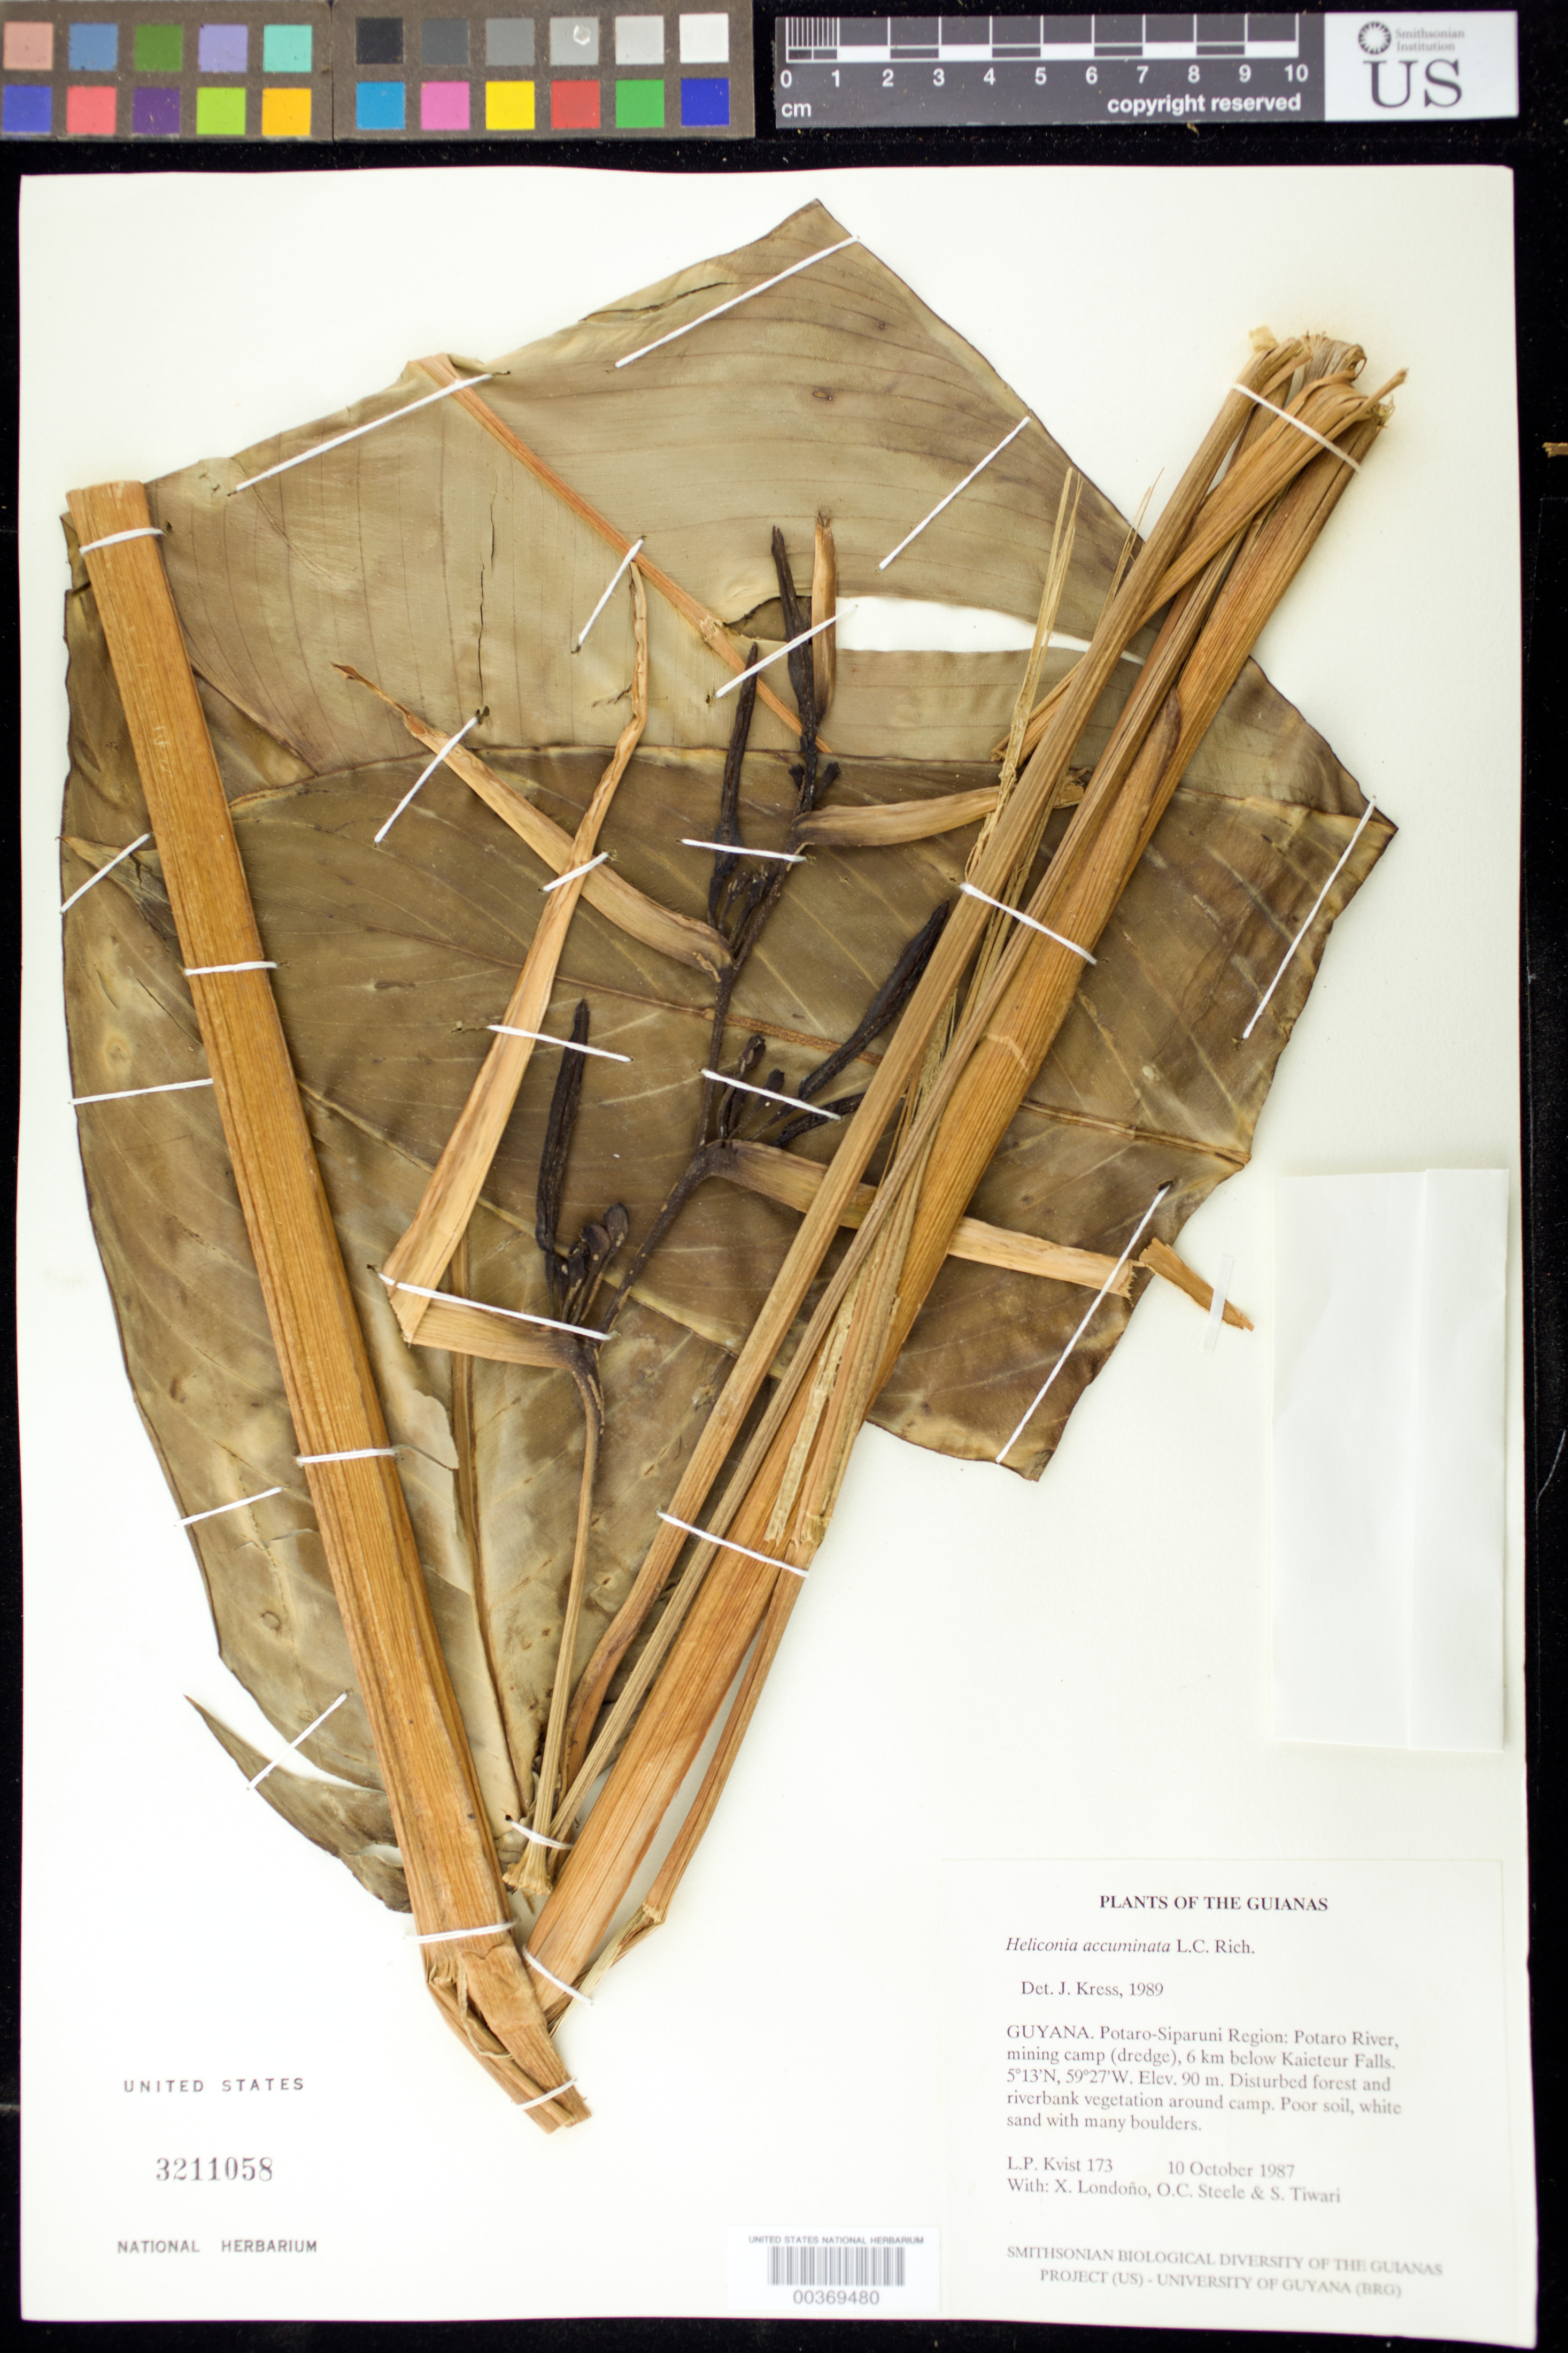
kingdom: Plantae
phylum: Tracheophyta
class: Liliopsida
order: Zingiberales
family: Heliconiaceae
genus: Heliconia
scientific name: Heliconia acuminata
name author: A. Rich.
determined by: Kress, W. J., (US), Smithsonian Institution - National Museum of Natural History (UNITED STATES)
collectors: L. P. Kvist, X. Londoño, O. C. Steele & S. Tiwari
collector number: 173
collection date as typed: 10 Oct 1987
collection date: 1987-10-10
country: Guyana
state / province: Potaro-Siparuni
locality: Potaro river, mining camp, 6 km below kaieteur falls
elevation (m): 90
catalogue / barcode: US 3211058